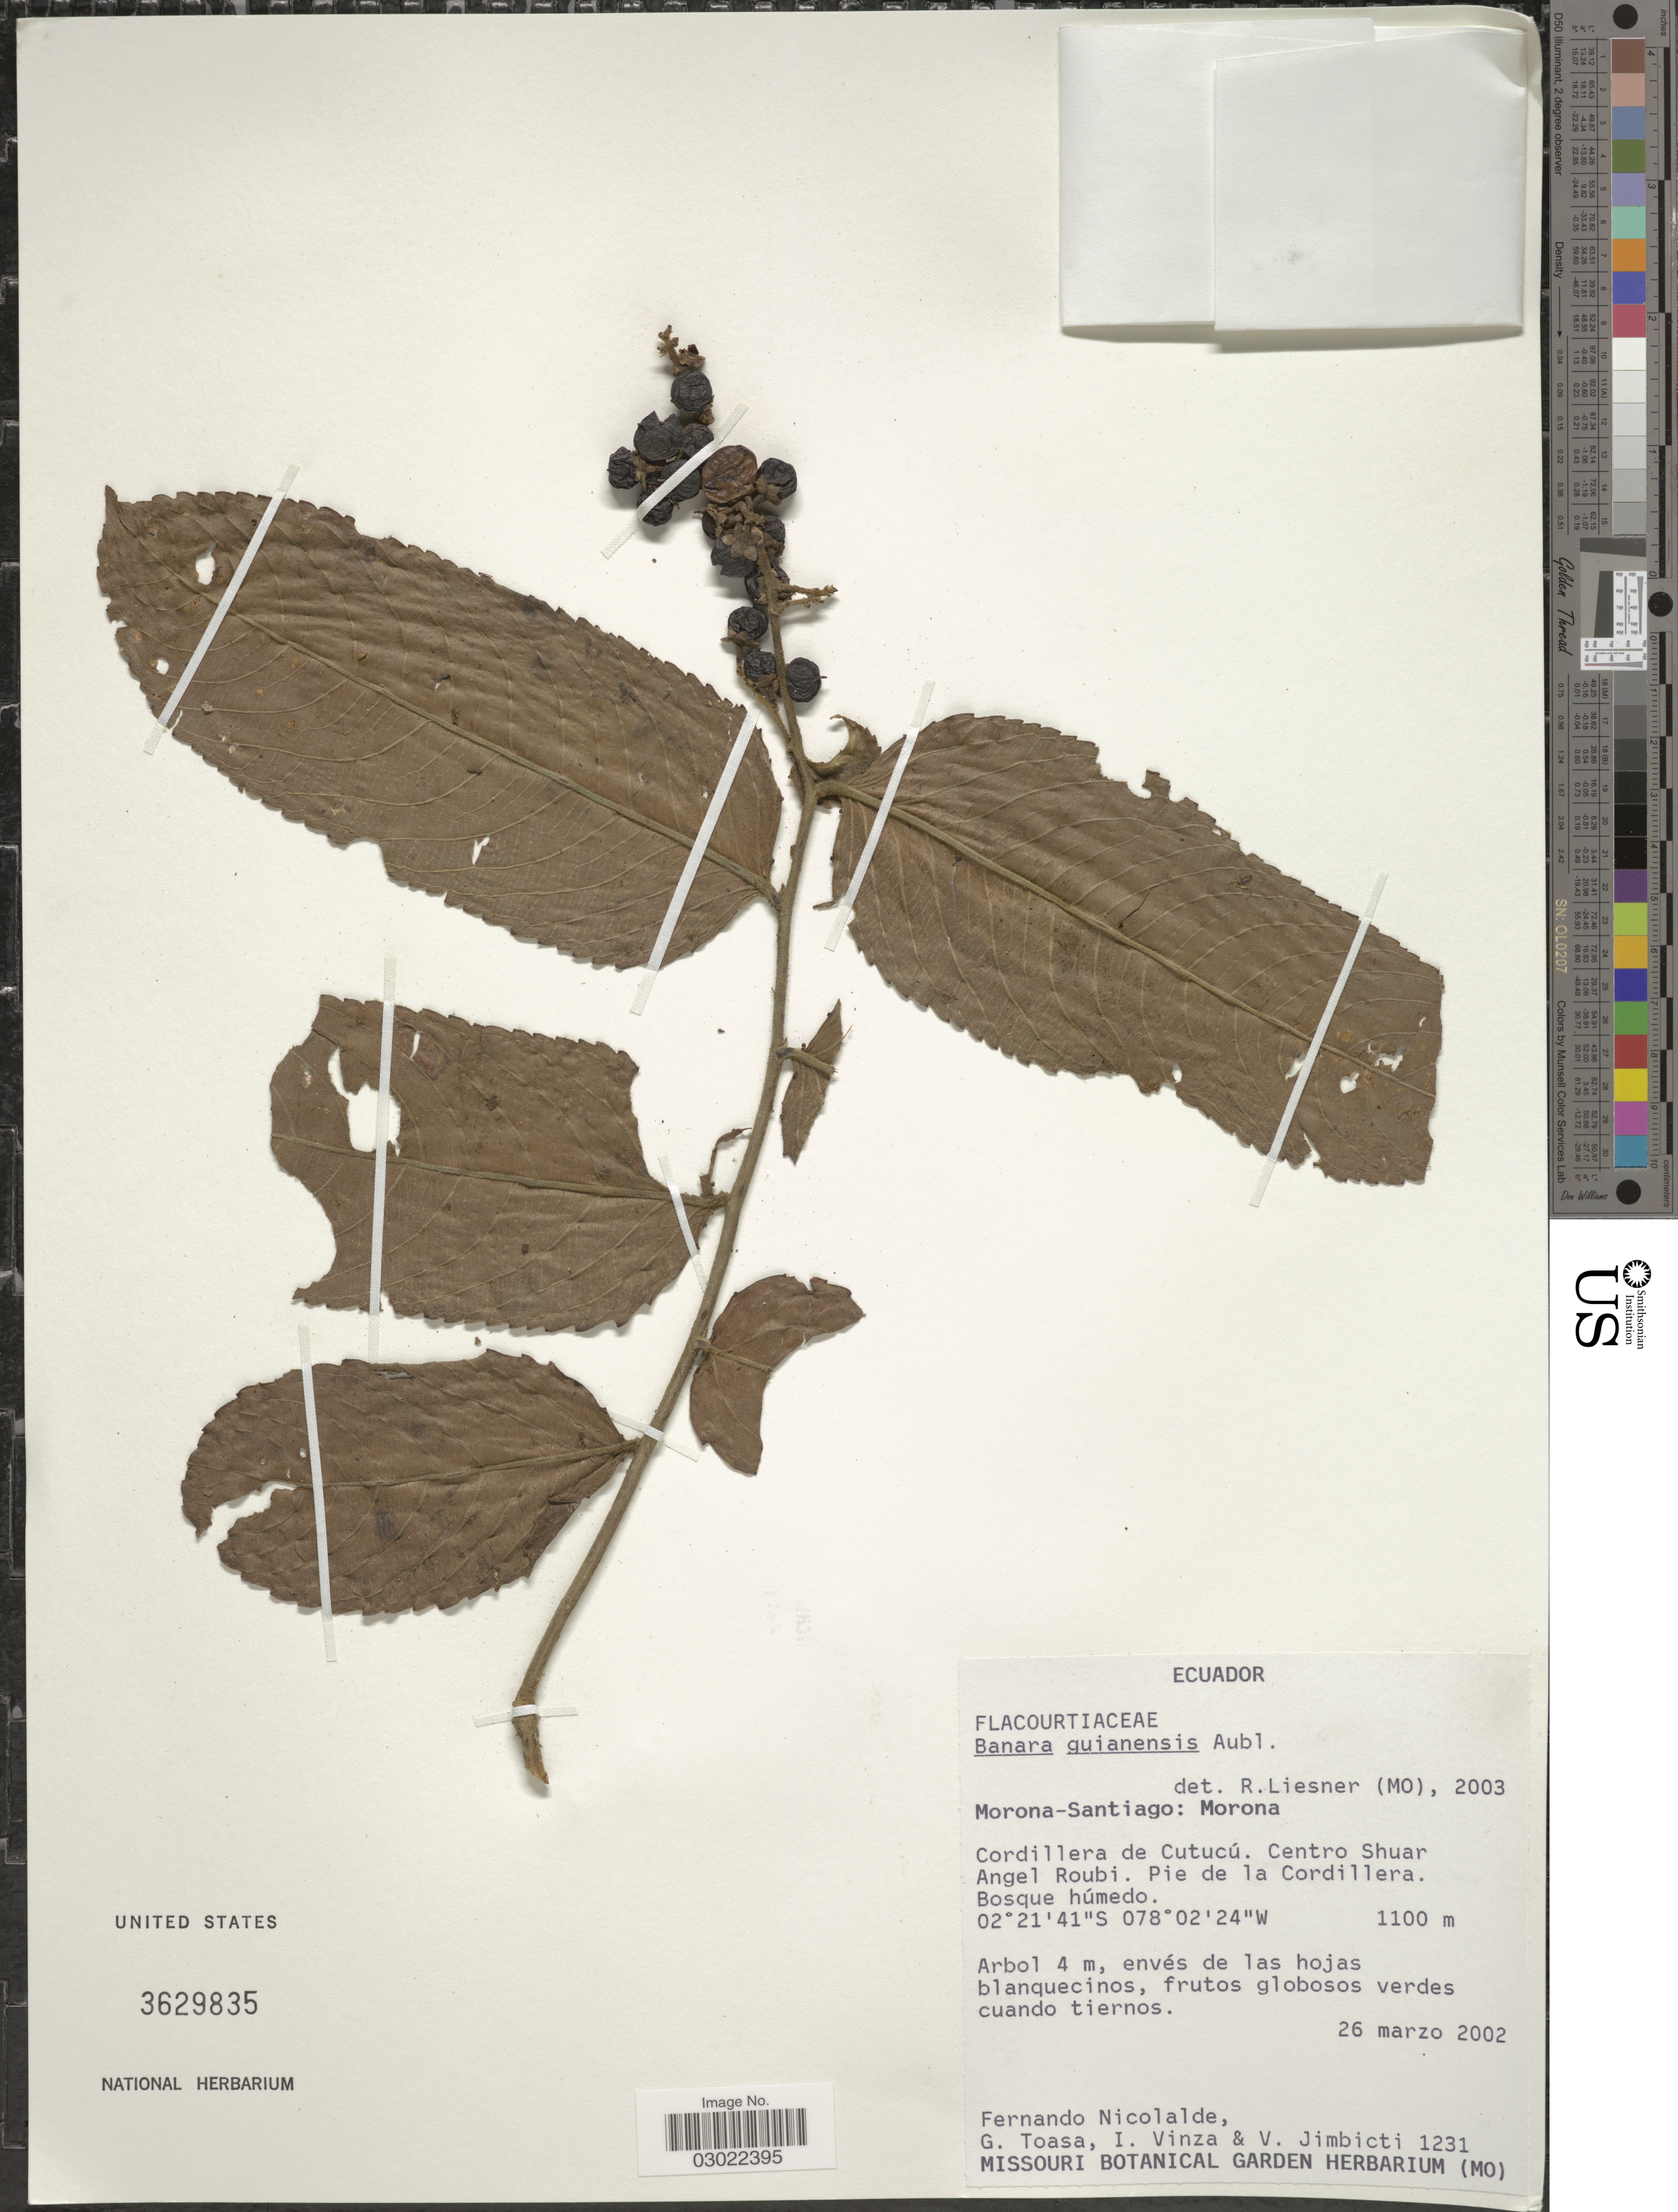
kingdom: Plantae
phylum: Tracheophyta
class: Magnoliopsida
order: Malpighiales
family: Salicaceae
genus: Banara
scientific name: Banara guianensis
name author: Aubl.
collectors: F. Nicolalde, G. Toasa, I. Vinza & V. Jimbicti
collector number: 1231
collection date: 2002-03-26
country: Ecuador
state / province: Morona-Santiago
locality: Morona. Cordillera de Cutucú. Centro Shuar Angel Roubi. Pie de la Cordillera.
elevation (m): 1100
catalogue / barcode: US 3629835